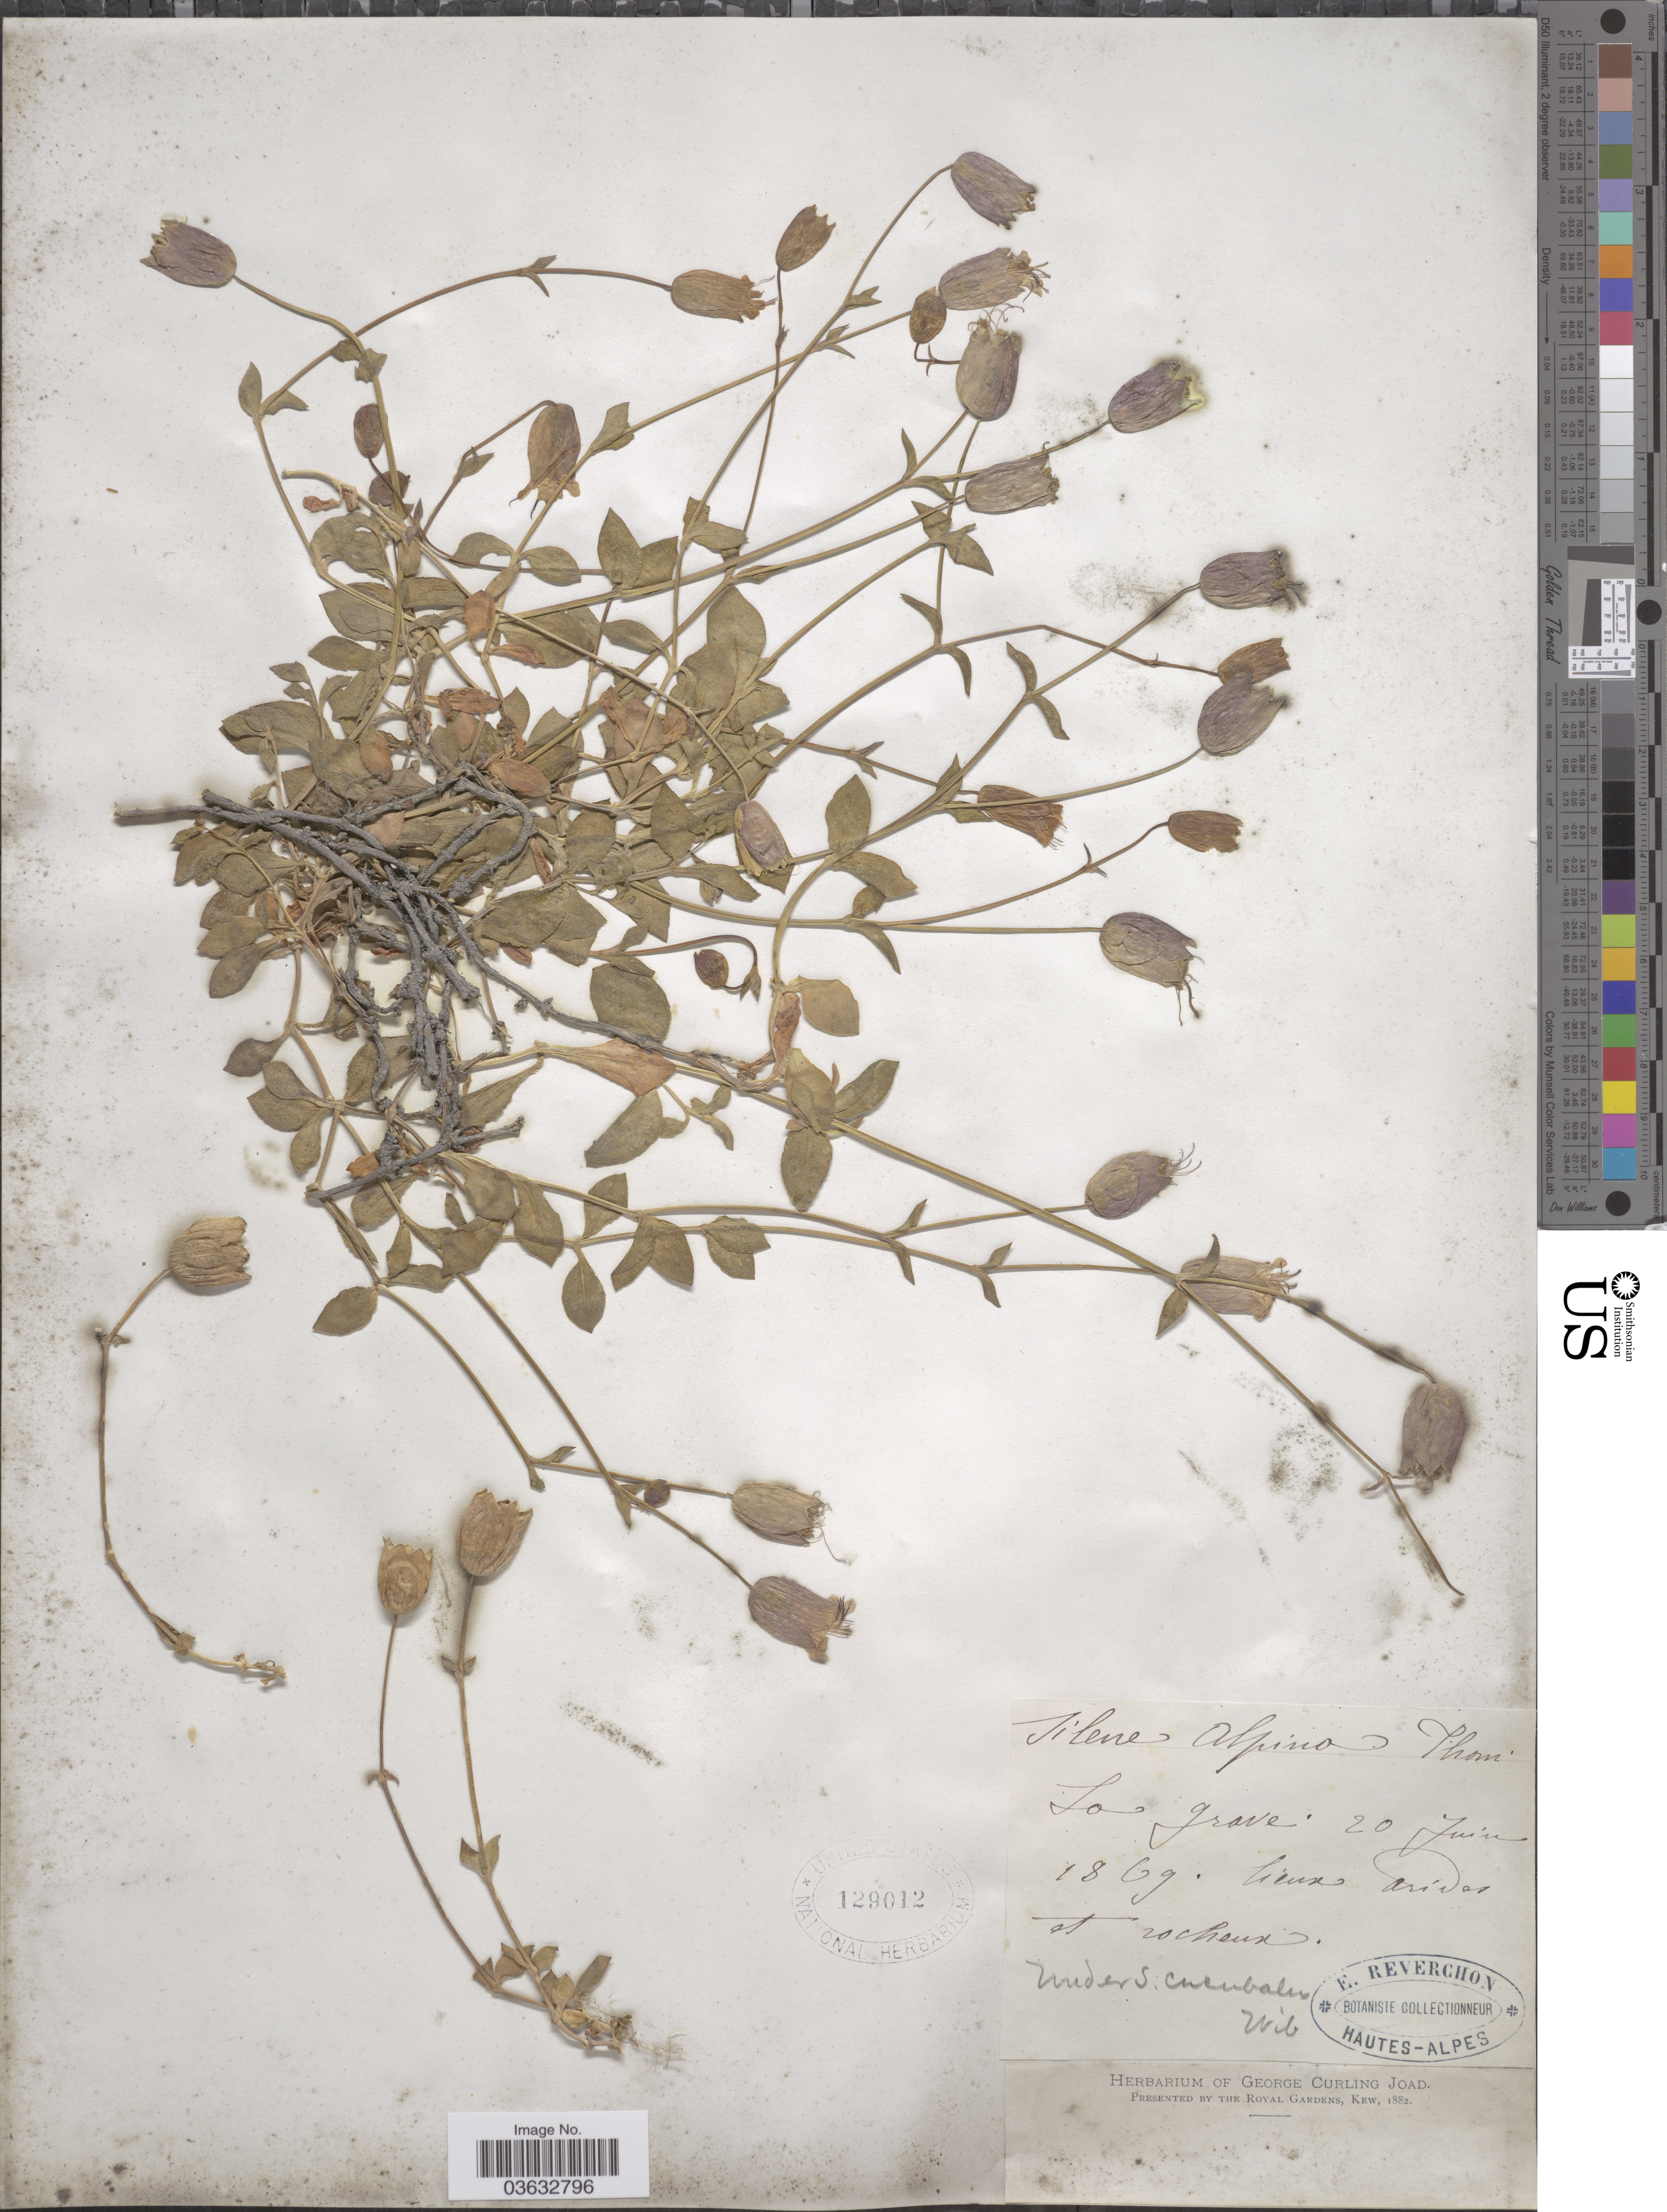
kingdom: Plantae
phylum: Tracheophyta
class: Magnoliopsida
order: Caryophyllales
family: Caryophyllaceae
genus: Silene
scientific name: Silene alpina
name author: S.F. Gray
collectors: E. Reverchon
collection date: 1869-06-20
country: France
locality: La grave. Lieux arides et rocheux.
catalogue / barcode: US 129012